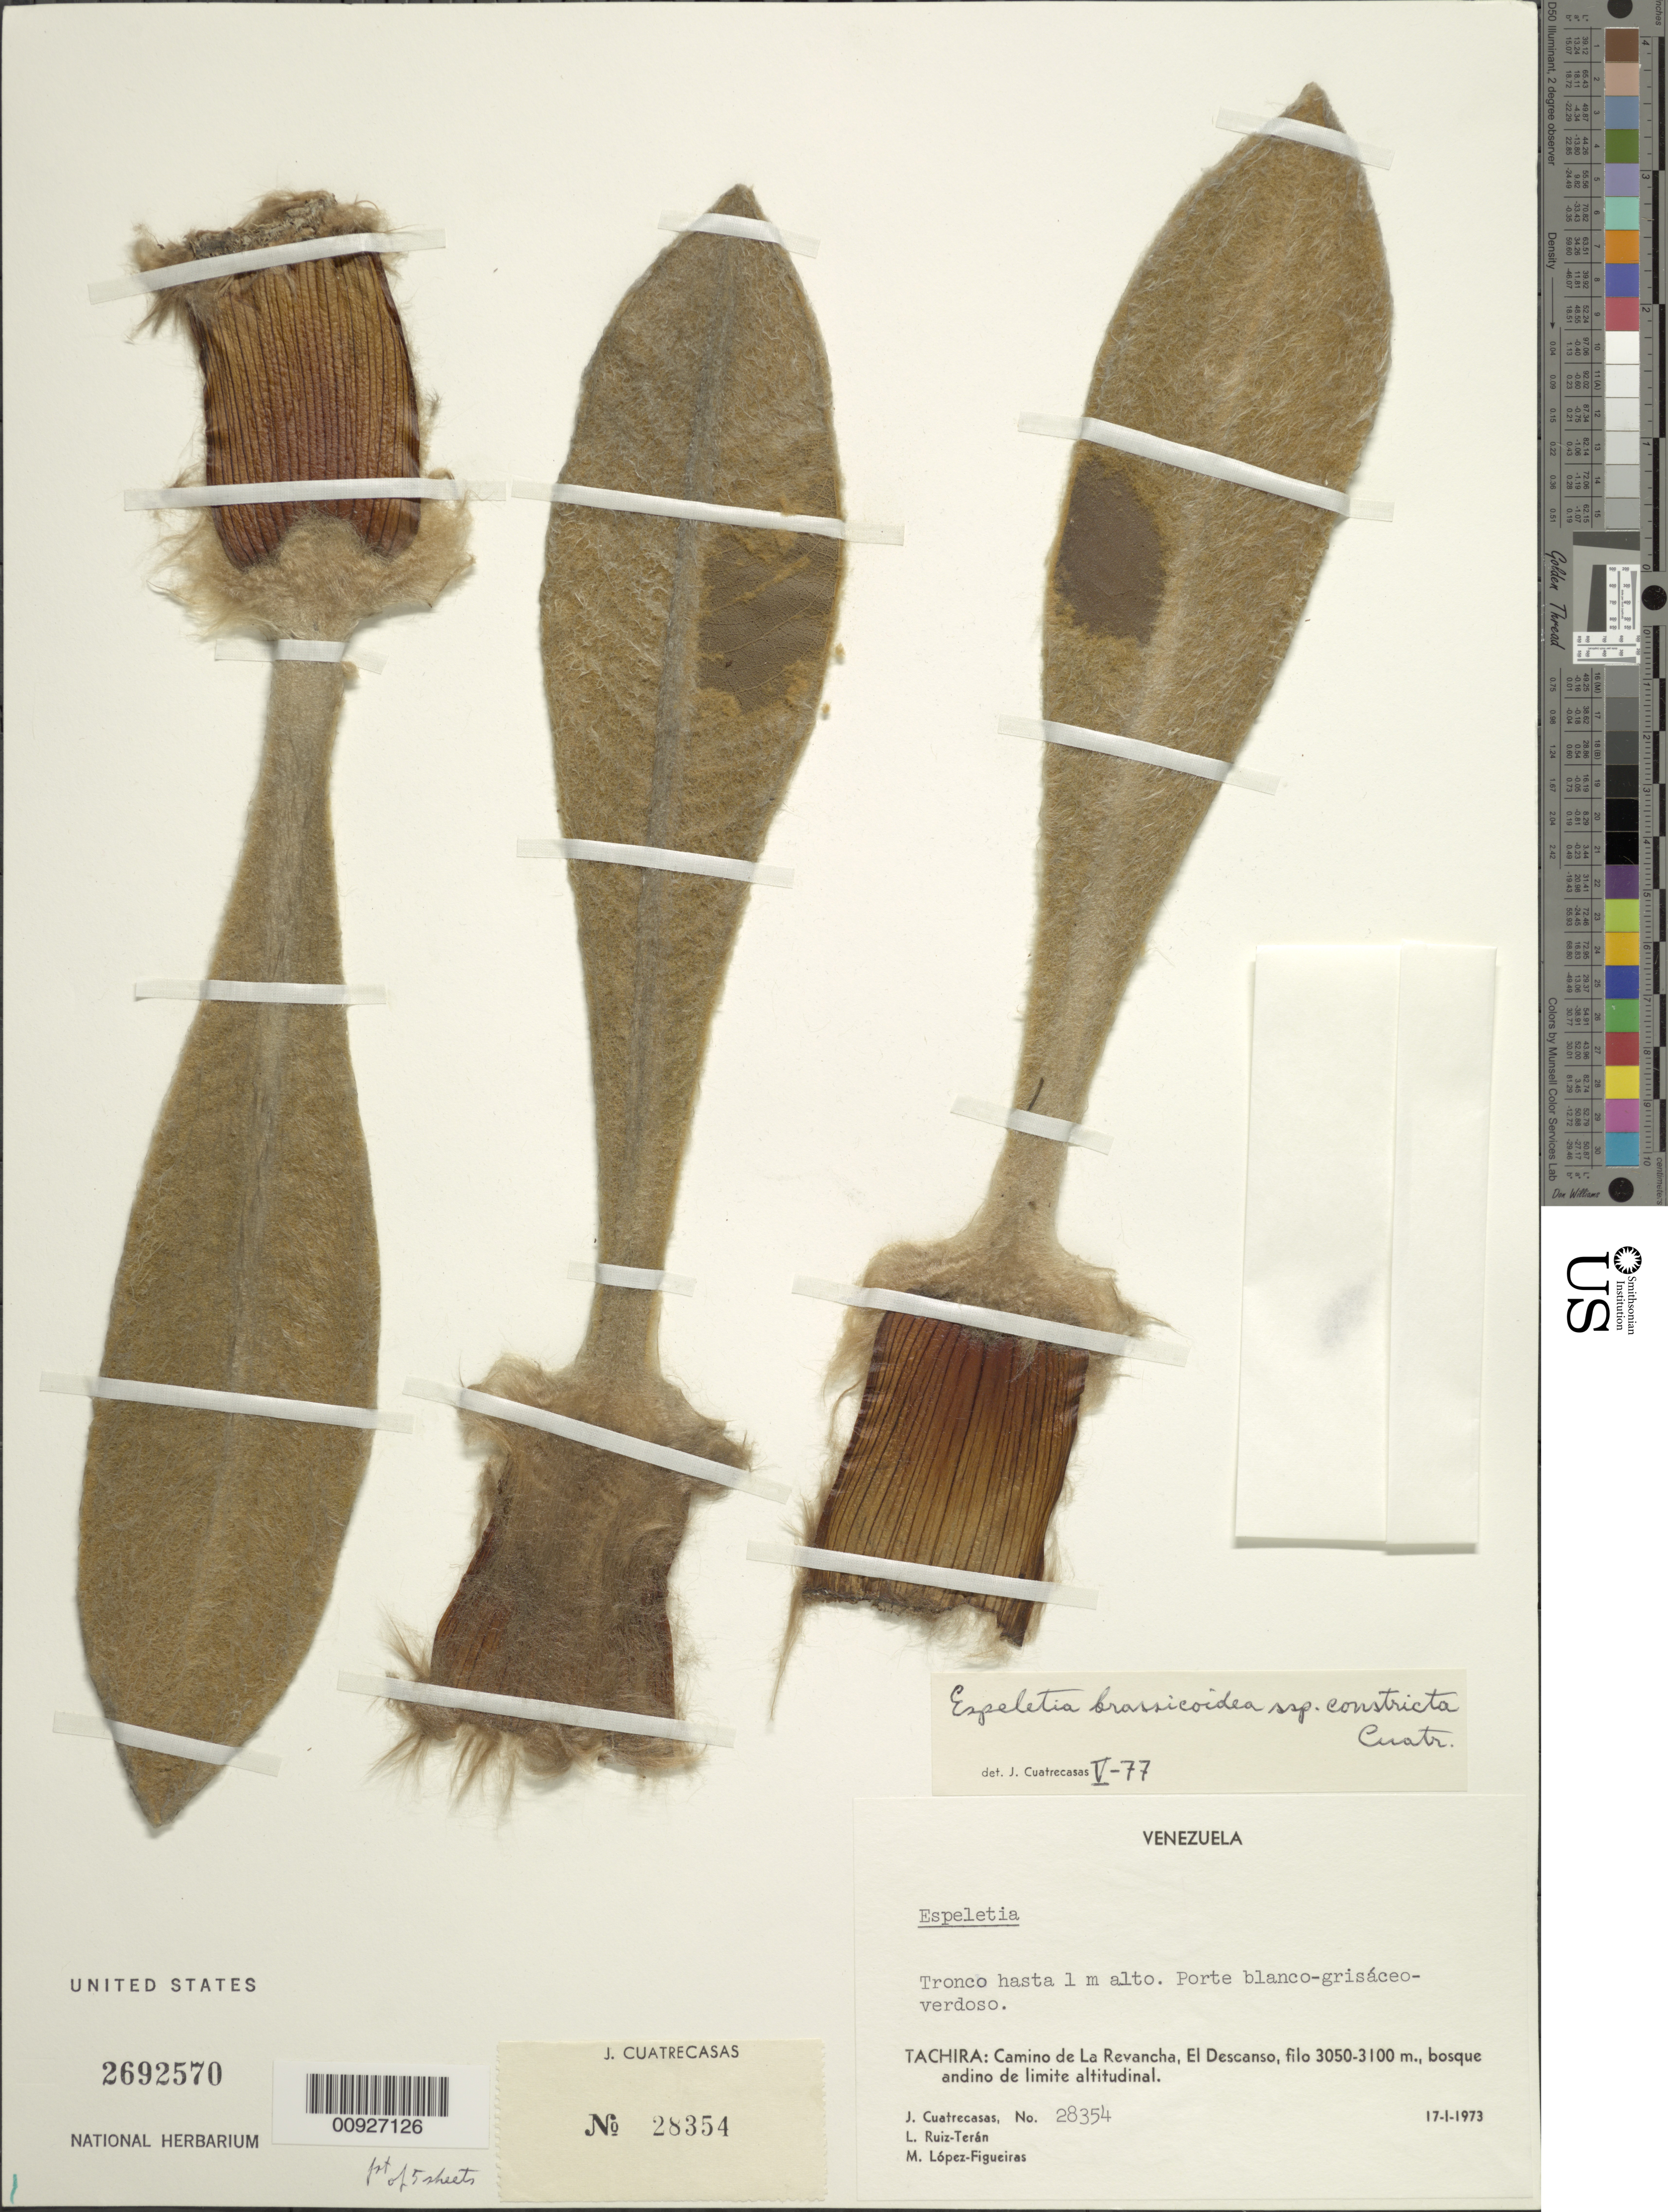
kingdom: Plantae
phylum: Tracheophyta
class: Magnoliopsida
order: Asterales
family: Asteraceae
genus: Espeletia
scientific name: Espeletia brassicoidea f. constricta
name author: Cuatrec.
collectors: J. Cuatrecasas, L. E. Ruíz-Terán & M. López Figueiras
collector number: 28354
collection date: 1973-01-17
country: Venezuela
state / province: Táchira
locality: Camino de La Revancha, El Descanso, filo 3050-3100 m., .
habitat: Bosque andino de limite altitudinal.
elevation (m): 3050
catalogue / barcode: US 2692570